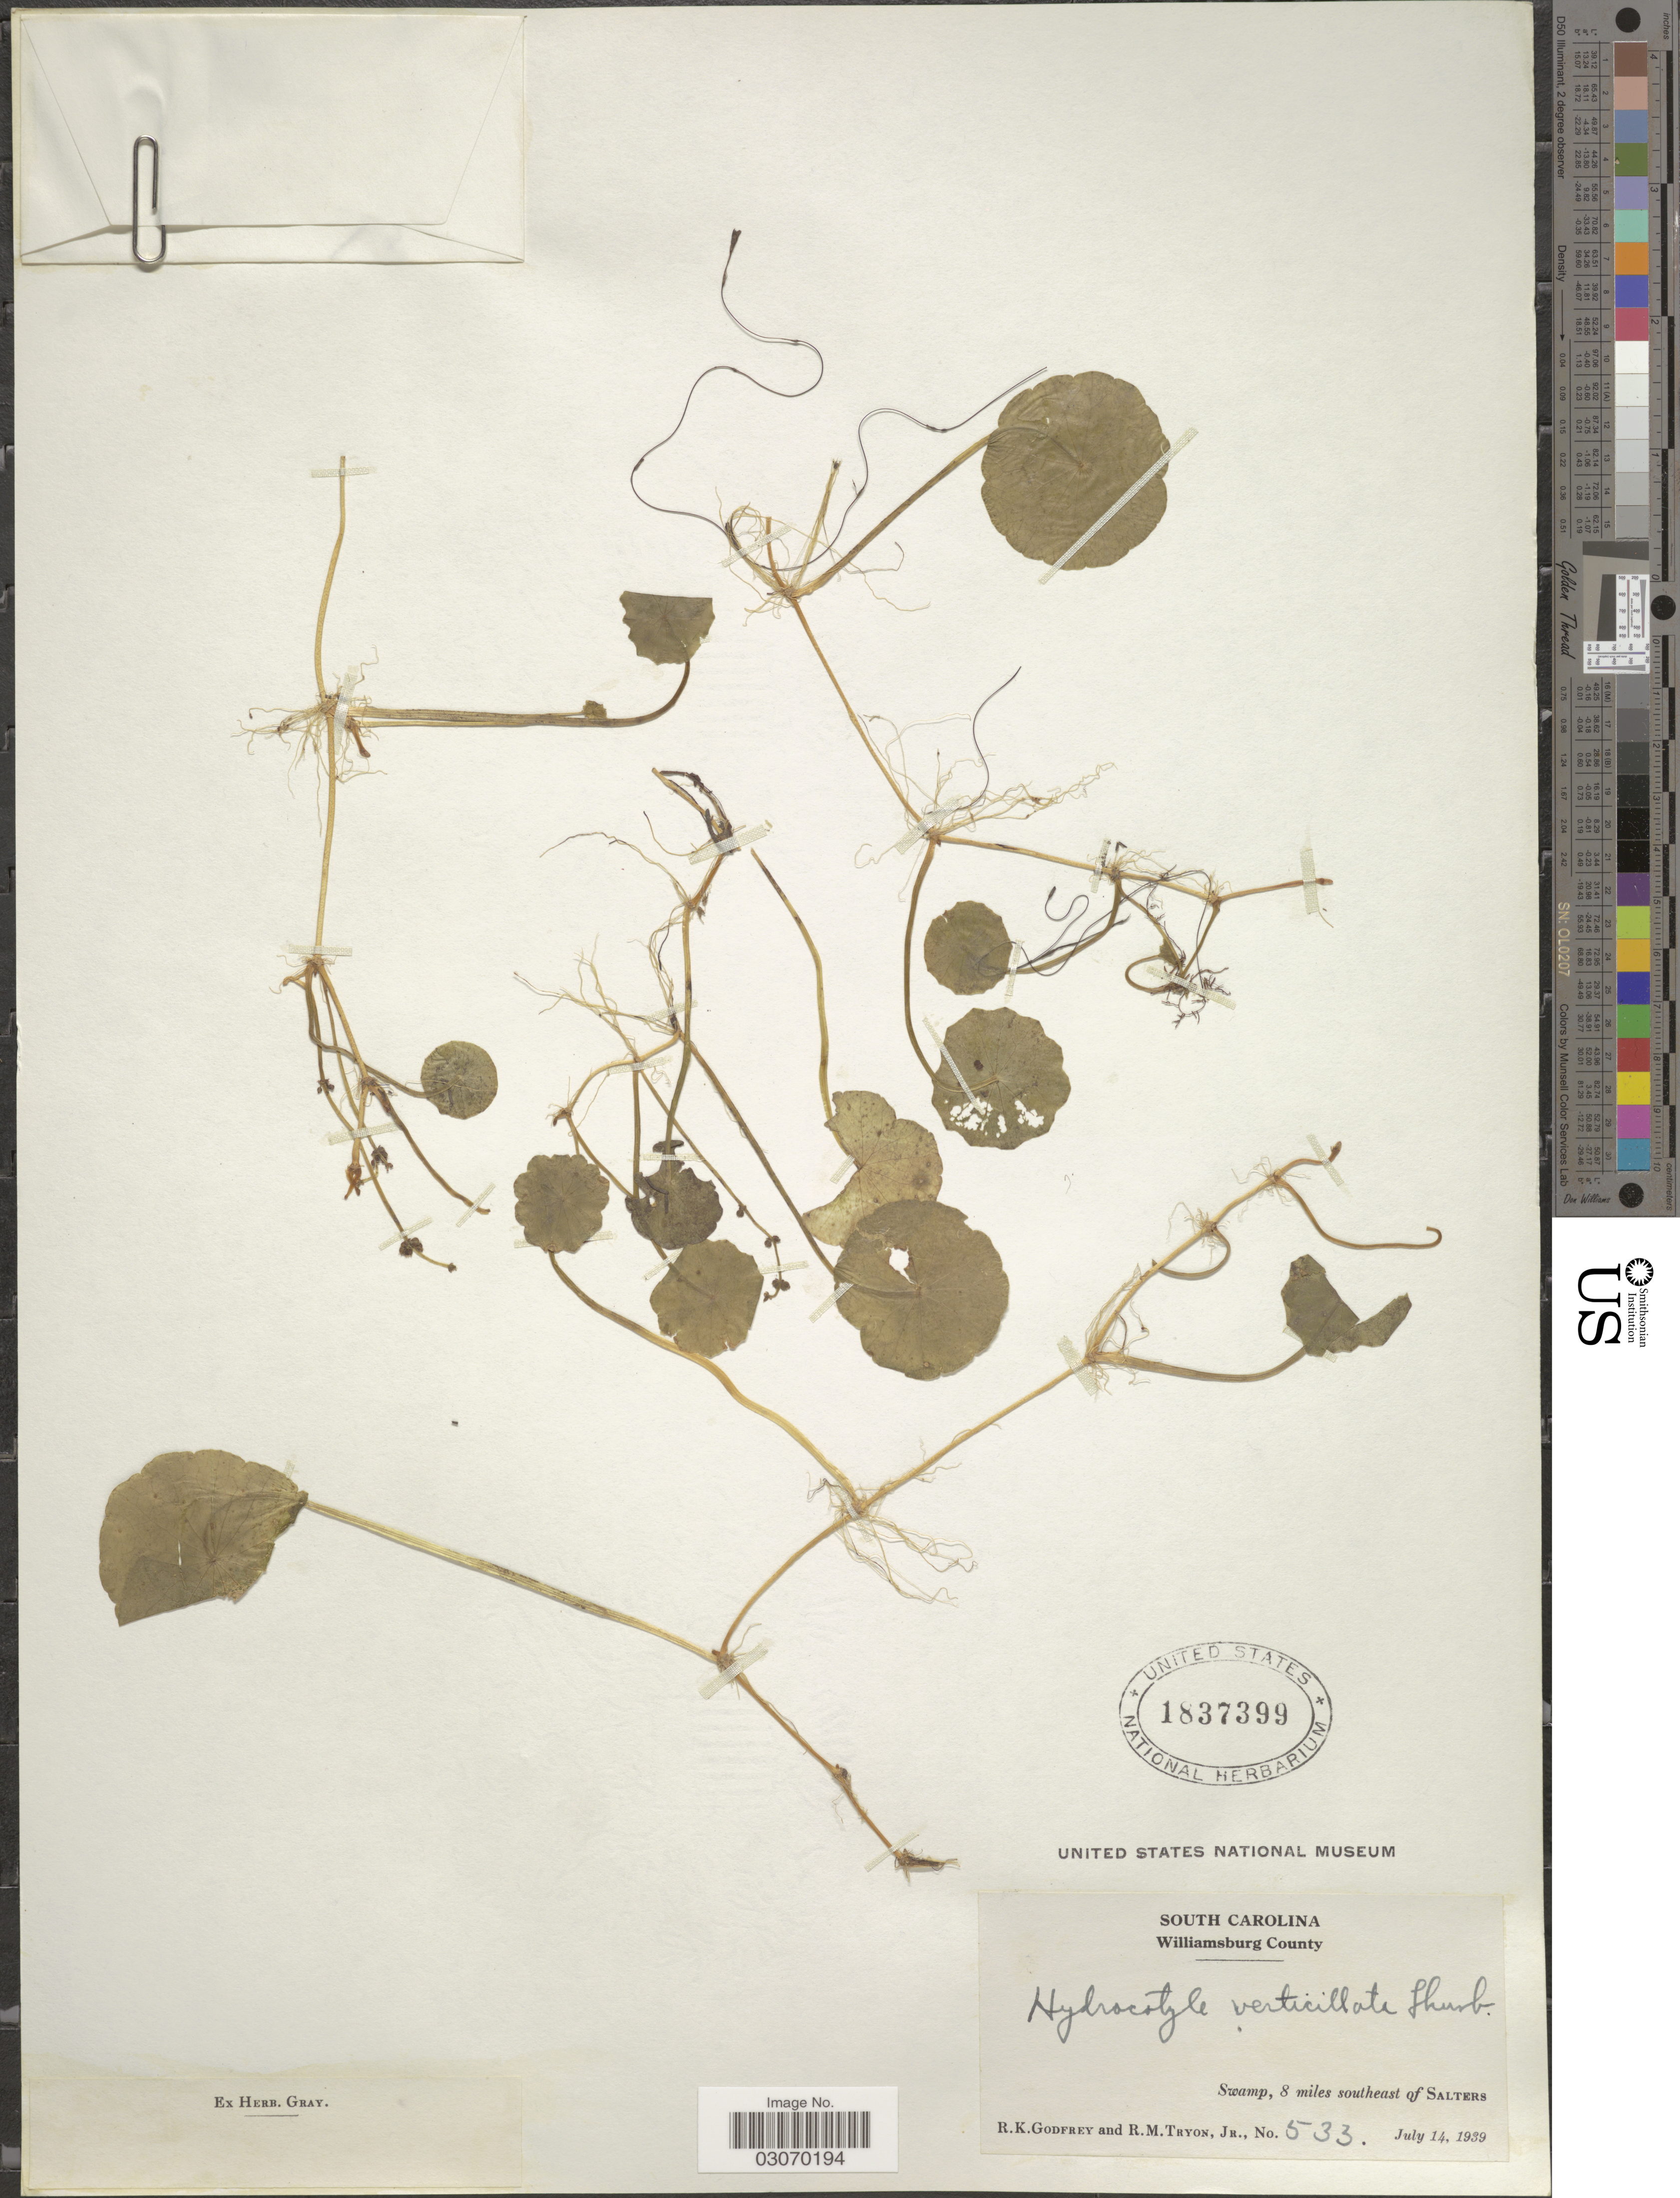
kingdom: Plantae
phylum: Tracheophyta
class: Magnoliopsida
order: Apiales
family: Araliaceae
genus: Hydrocotyle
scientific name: Hydrocotyle verticillata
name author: Thunb.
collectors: R. K. Godfrey & R. Tryon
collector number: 533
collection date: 1939-07-14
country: United States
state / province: South Carolina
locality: Williamsburg County. Swamp, 8 miles southeast of Salters.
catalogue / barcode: US 1837399